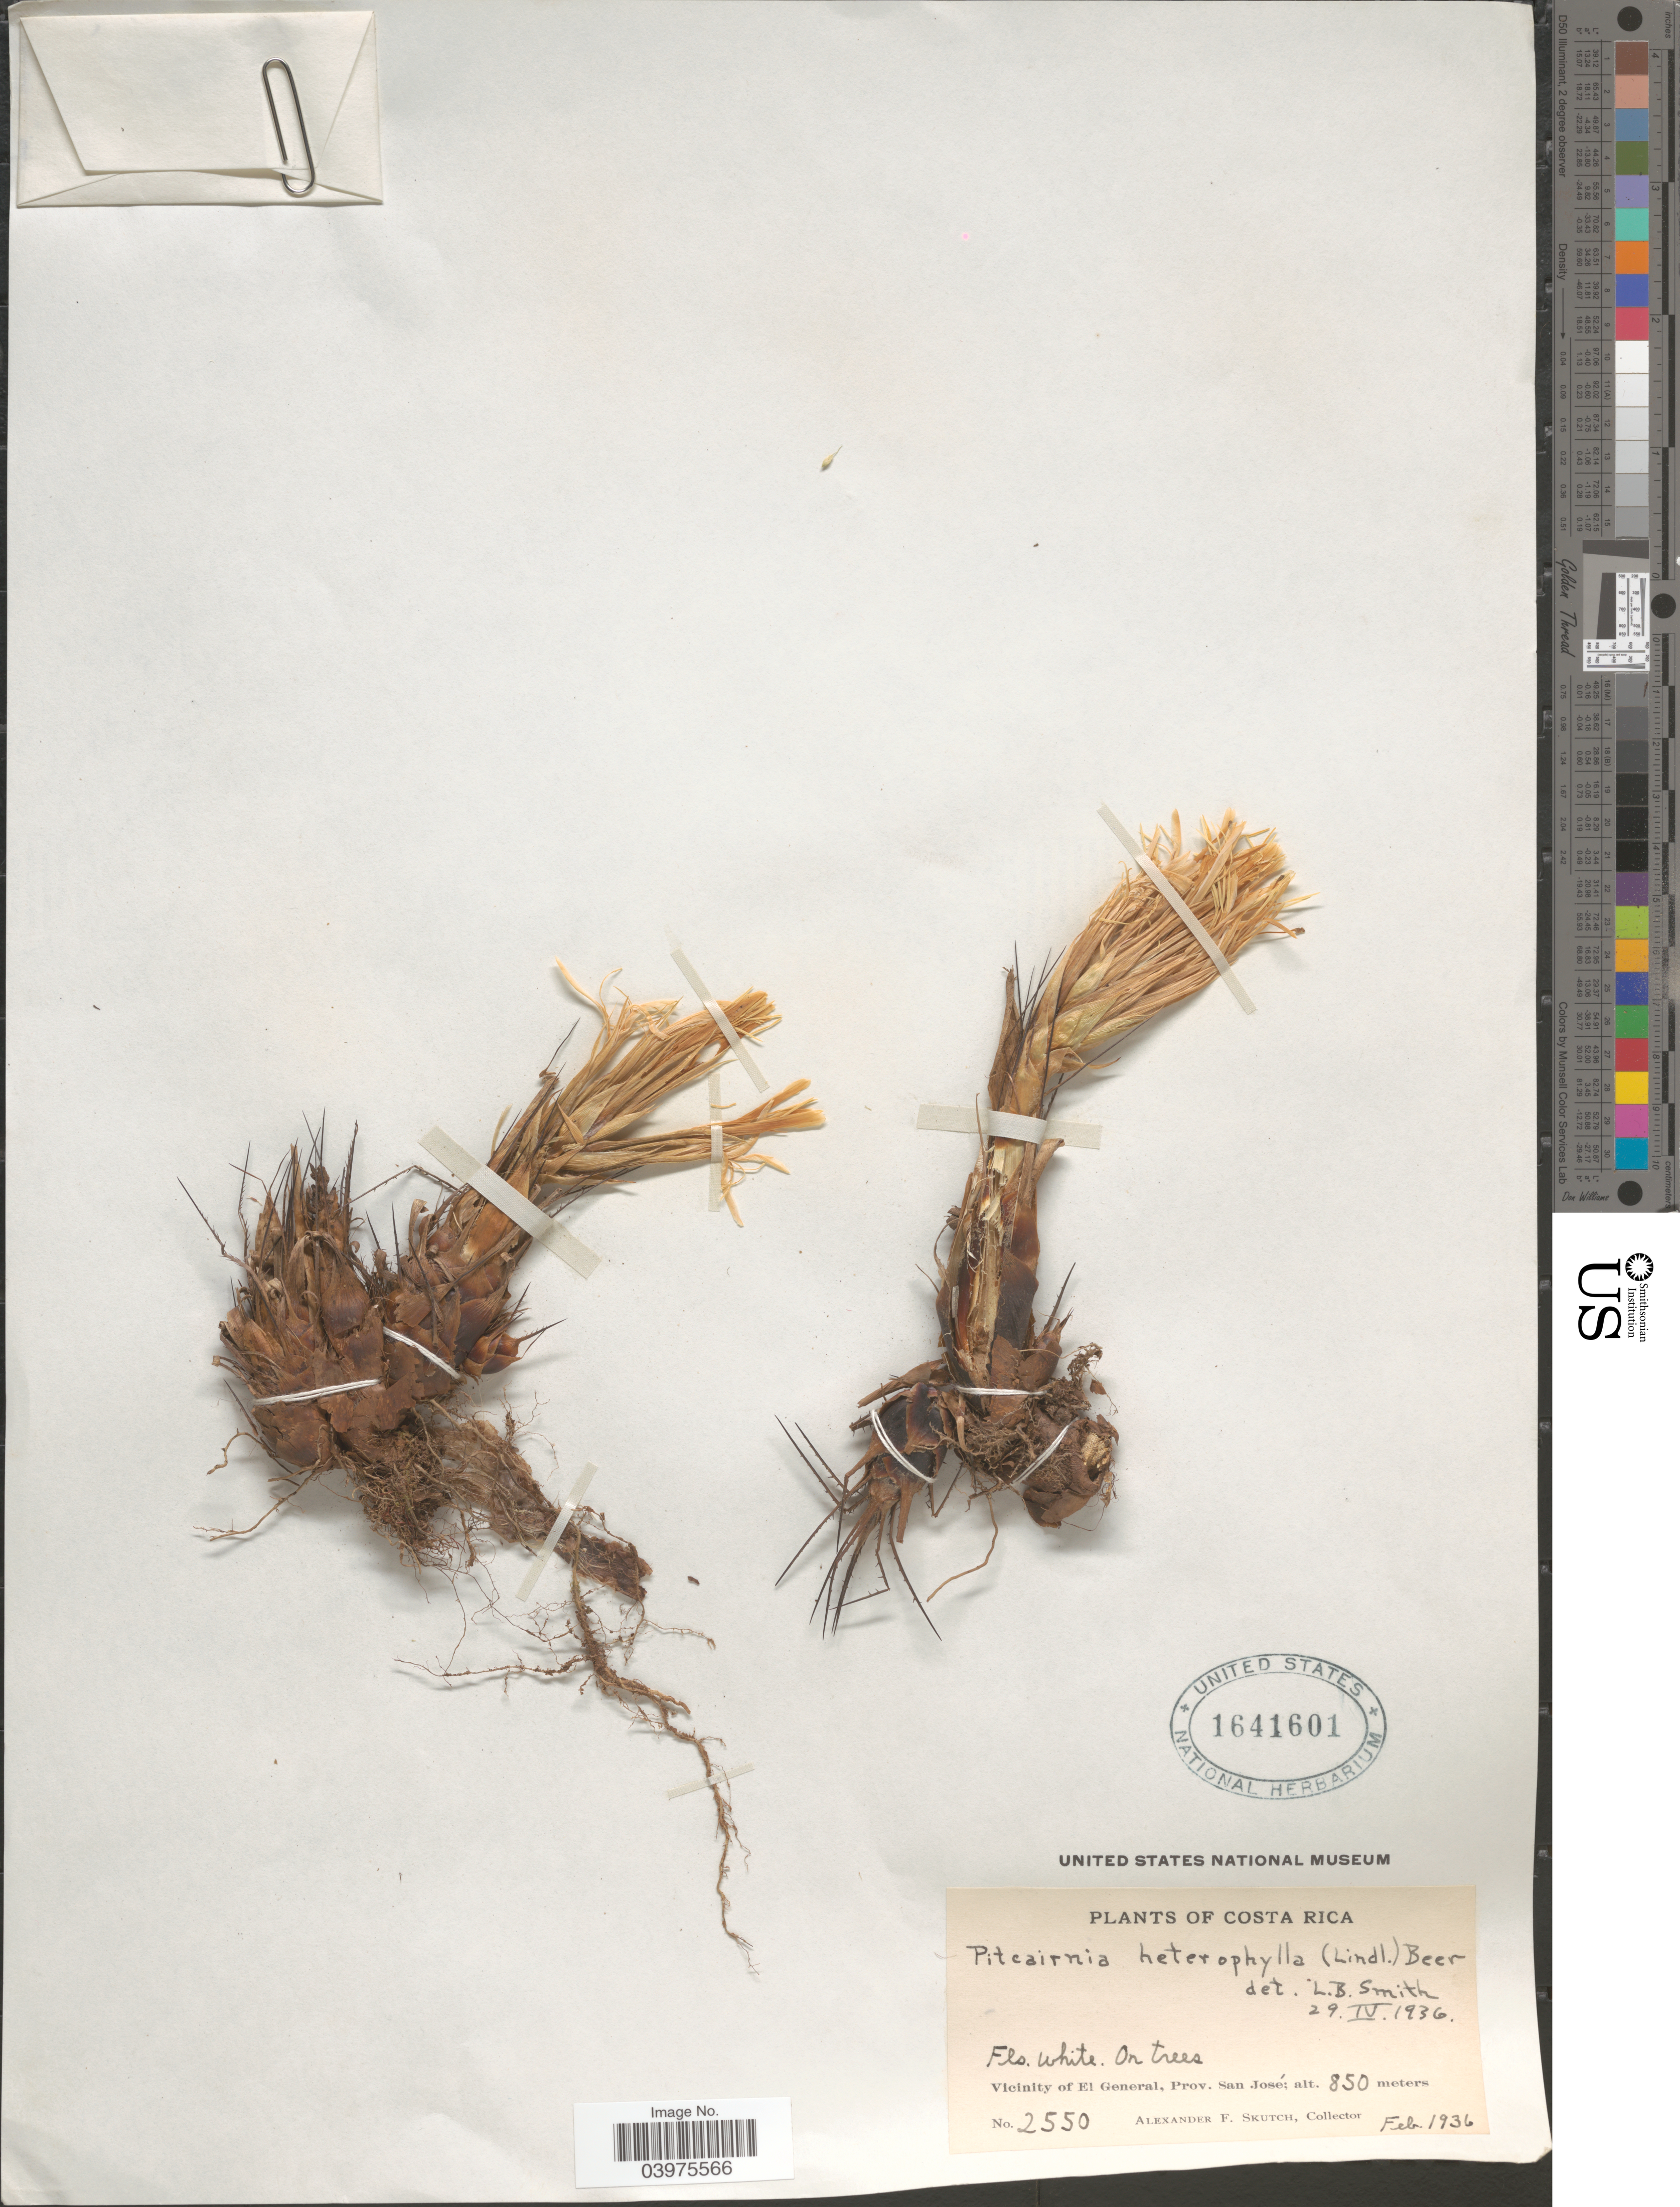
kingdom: Plantae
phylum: Tracheophyta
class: Liliopsida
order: Poales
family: Bromeliaceae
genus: Pitcairnia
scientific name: Pitcairnia heterophylla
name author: (Lindl.) Beer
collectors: A. F. Skutch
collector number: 2550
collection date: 1936-02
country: Costa Rica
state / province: San José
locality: Vicinity of El General.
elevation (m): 850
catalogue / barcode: US 1641601